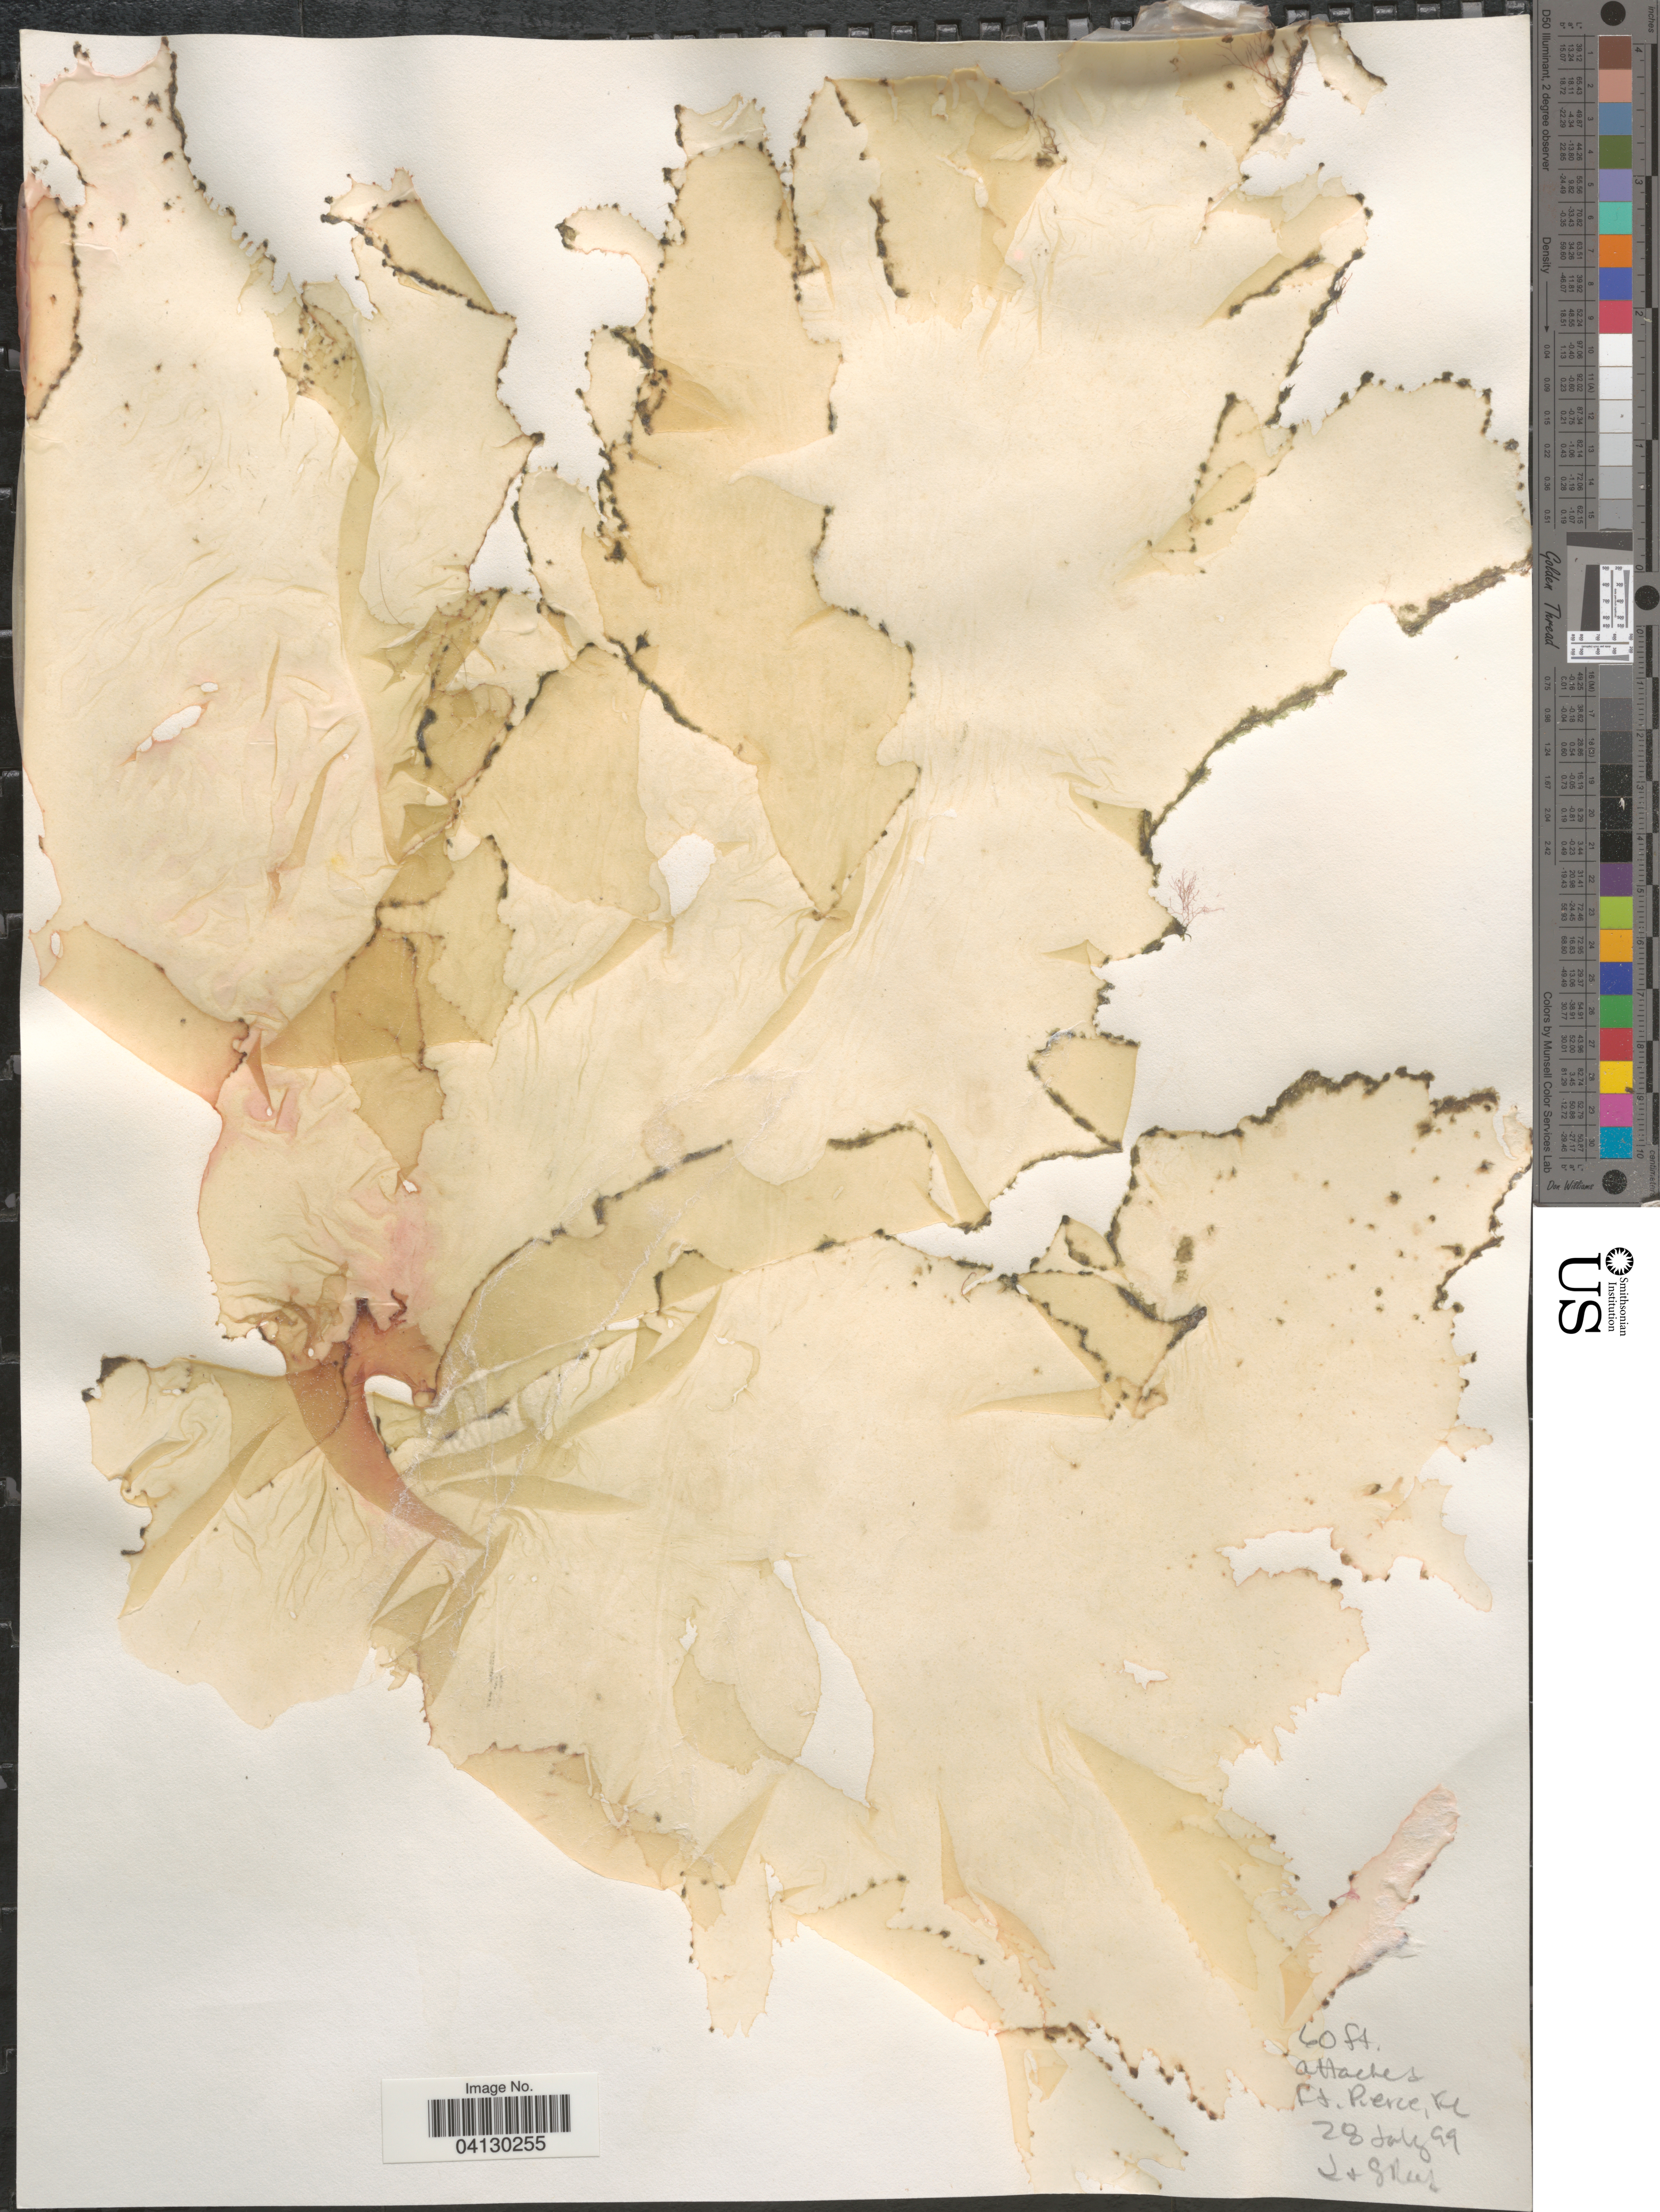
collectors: J. Reed & S. Reed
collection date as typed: Transcribed d/m/y: 28/7/99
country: United States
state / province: Florida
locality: Ft. Pierce.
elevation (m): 18